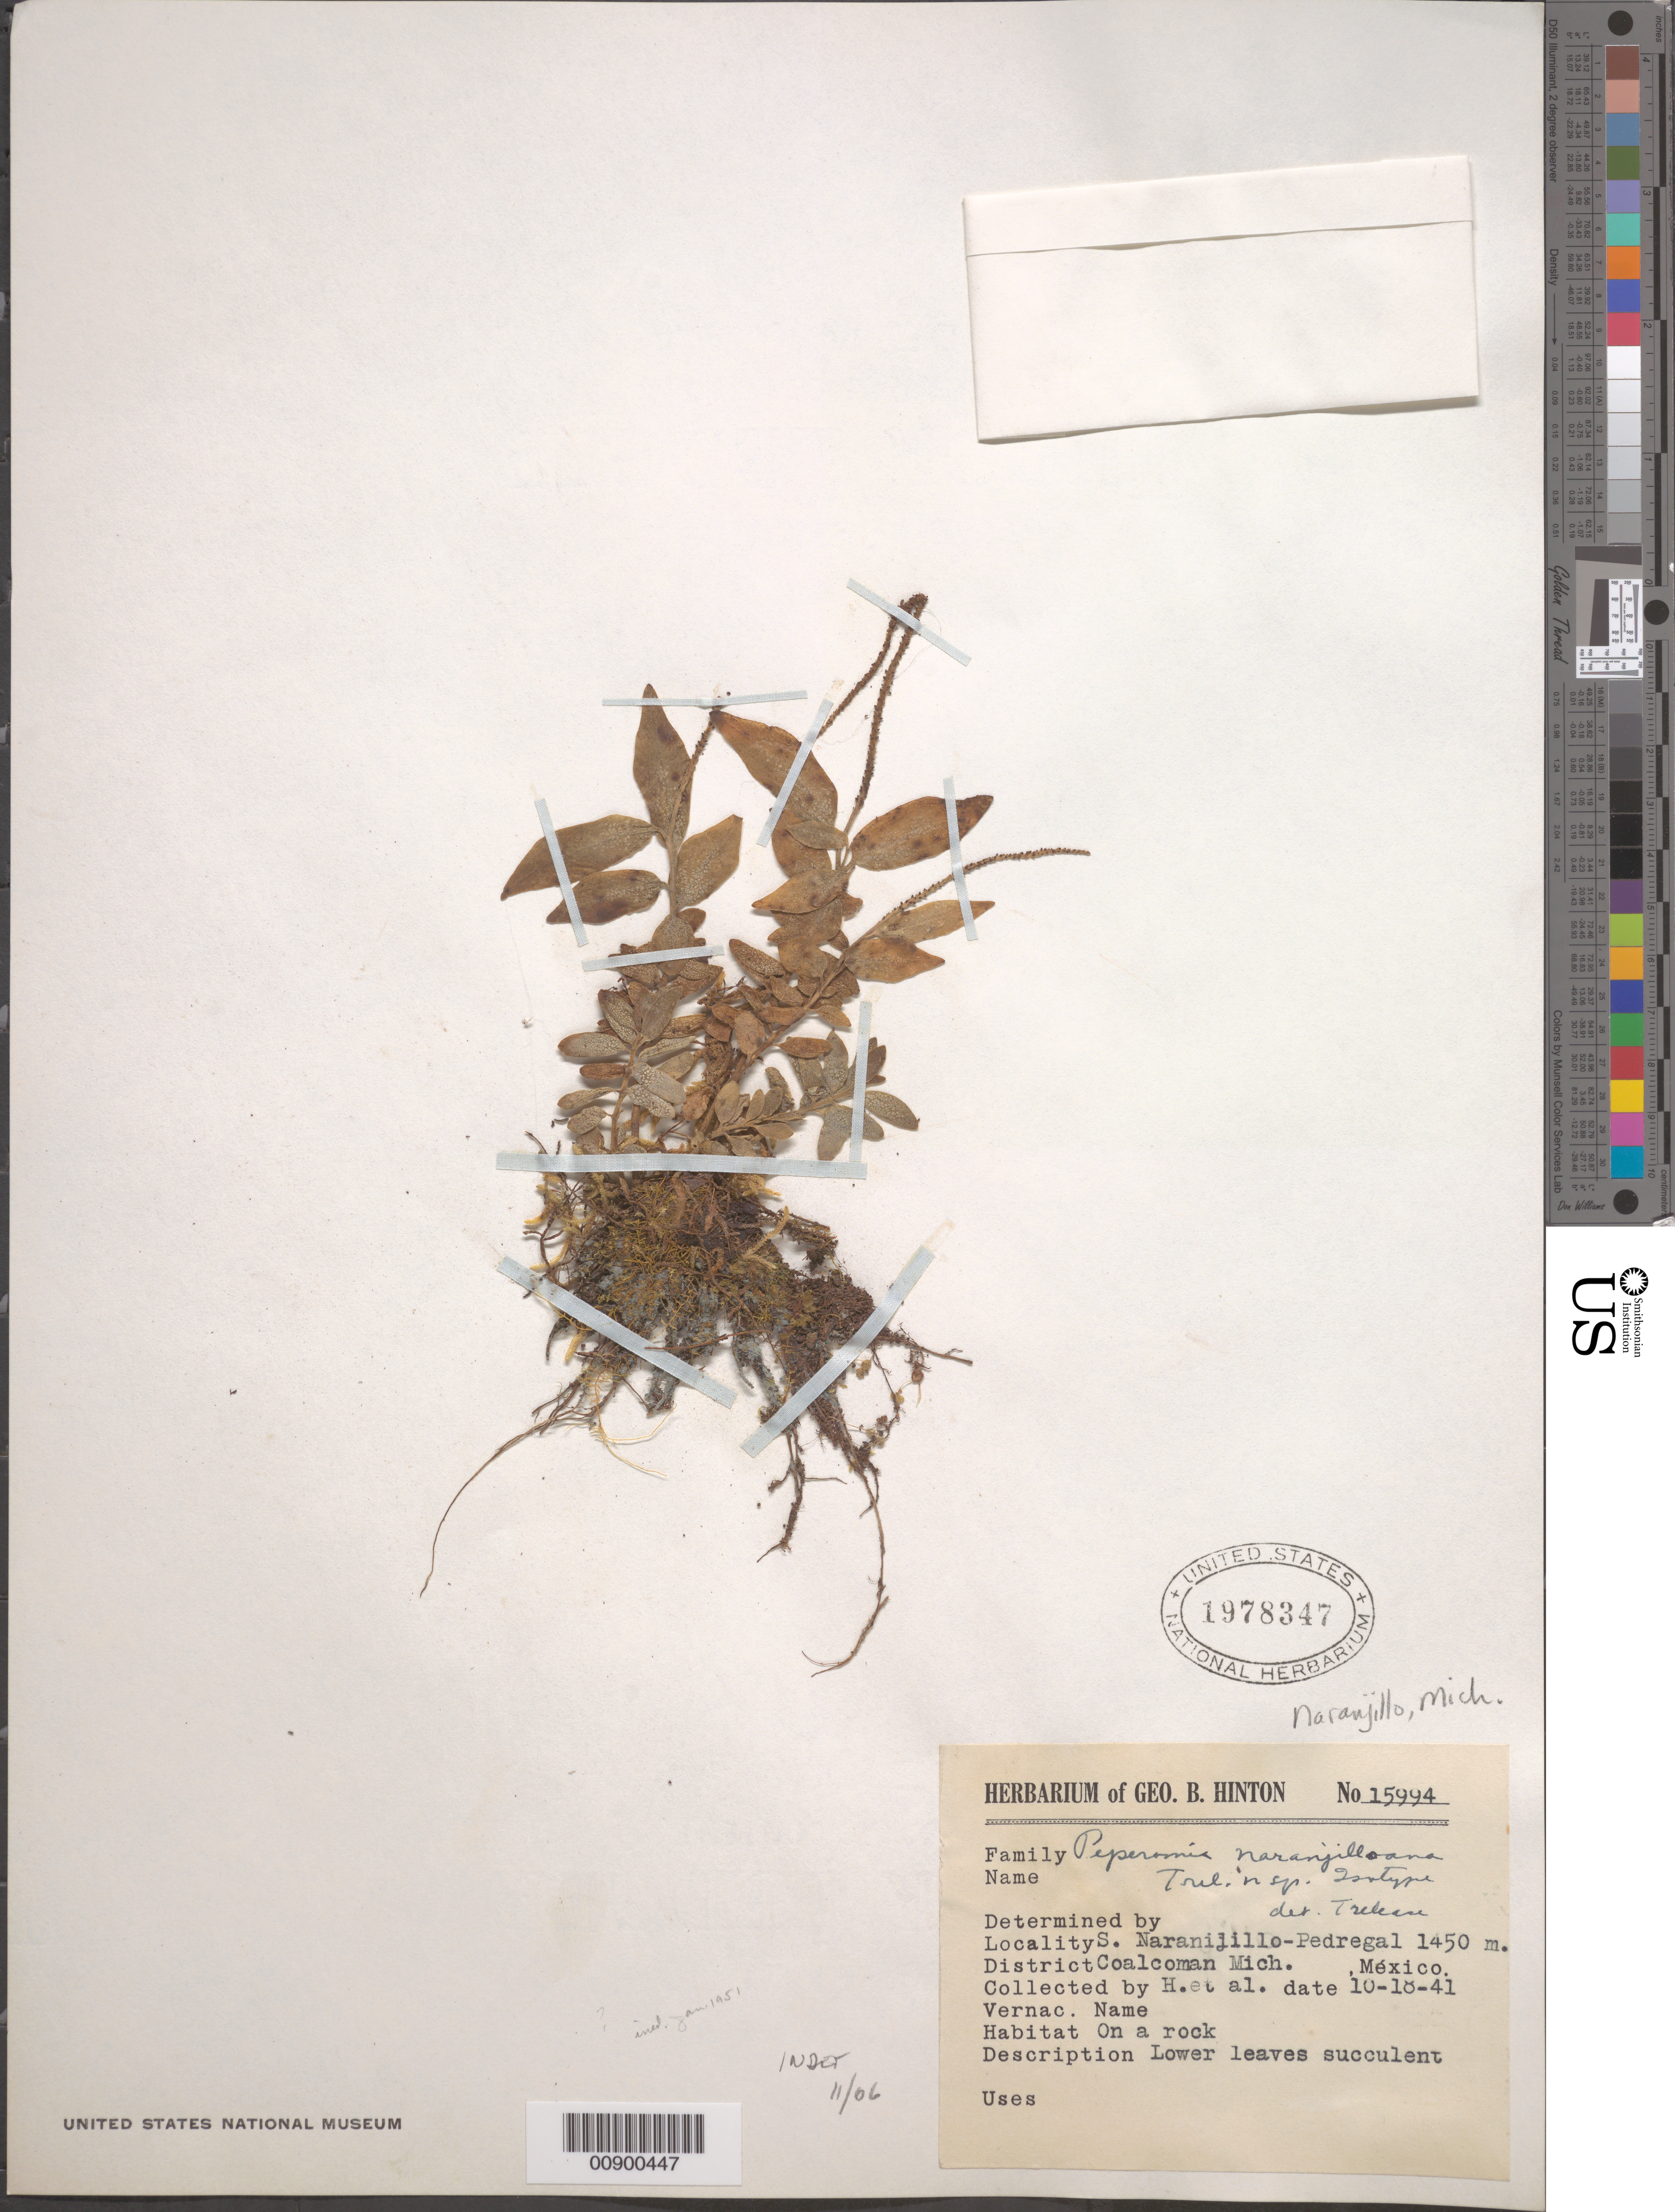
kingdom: Plantae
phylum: Tracheophyta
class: Magnoliopsida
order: Piperales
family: Piperaceae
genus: Peperomia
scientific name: Peperomia carpinterana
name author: C. DC.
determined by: Jiménez, José Estaban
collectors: G. B. Hinton & et al.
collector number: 15994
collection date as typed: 18 Oct 1941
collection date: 1941-10-18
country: Mexico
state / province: Michoacán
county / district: Coalcomán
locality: S. Naranilillo [sic Naranjillo]-Pedregal, District Coalcomán, Michoacán.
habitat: On a rock.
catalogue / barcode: US 1978347